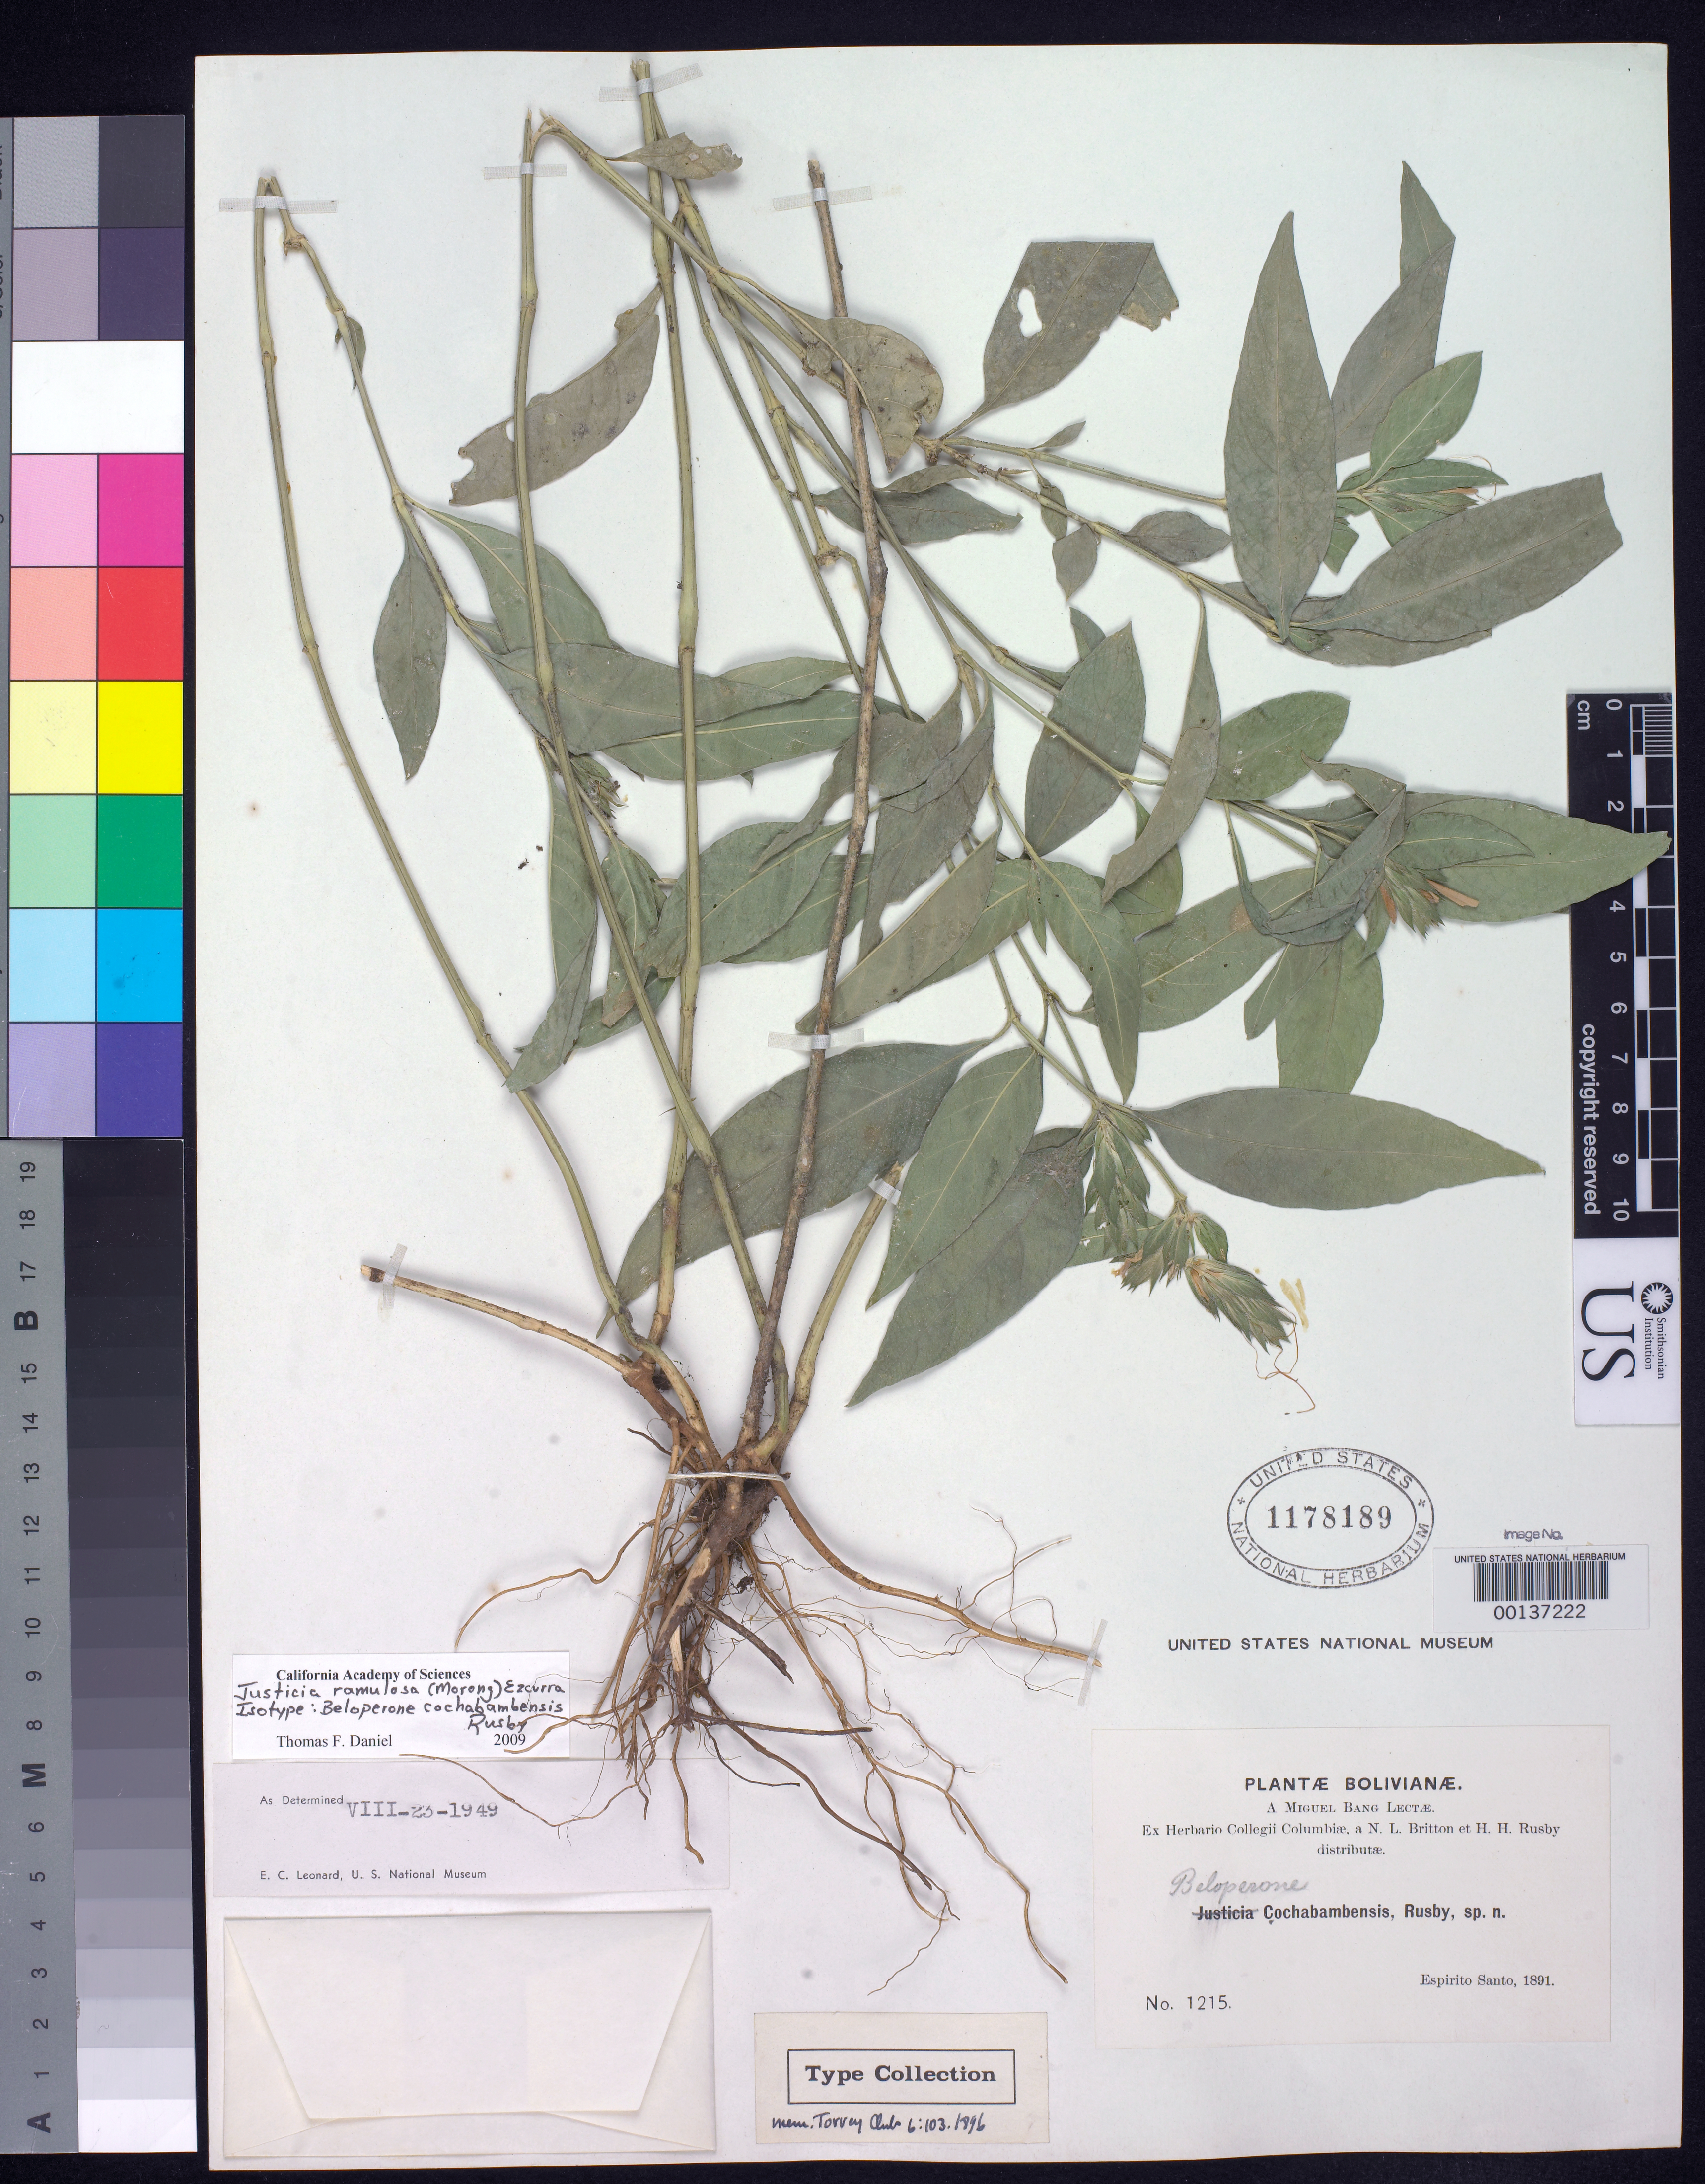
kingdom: Plantae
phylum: Tracheophyta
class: Magnoliopsida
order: Lamiales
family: Acanthaceae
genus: Beloperone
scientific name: Beloperone cochabambensis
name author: Rusby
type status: Isotype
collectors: M. Bang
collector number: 1215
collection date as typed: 1891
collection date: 1891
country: Bolivia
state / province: Cochabamba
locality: Espirito Santo.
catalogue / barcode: US 1178189